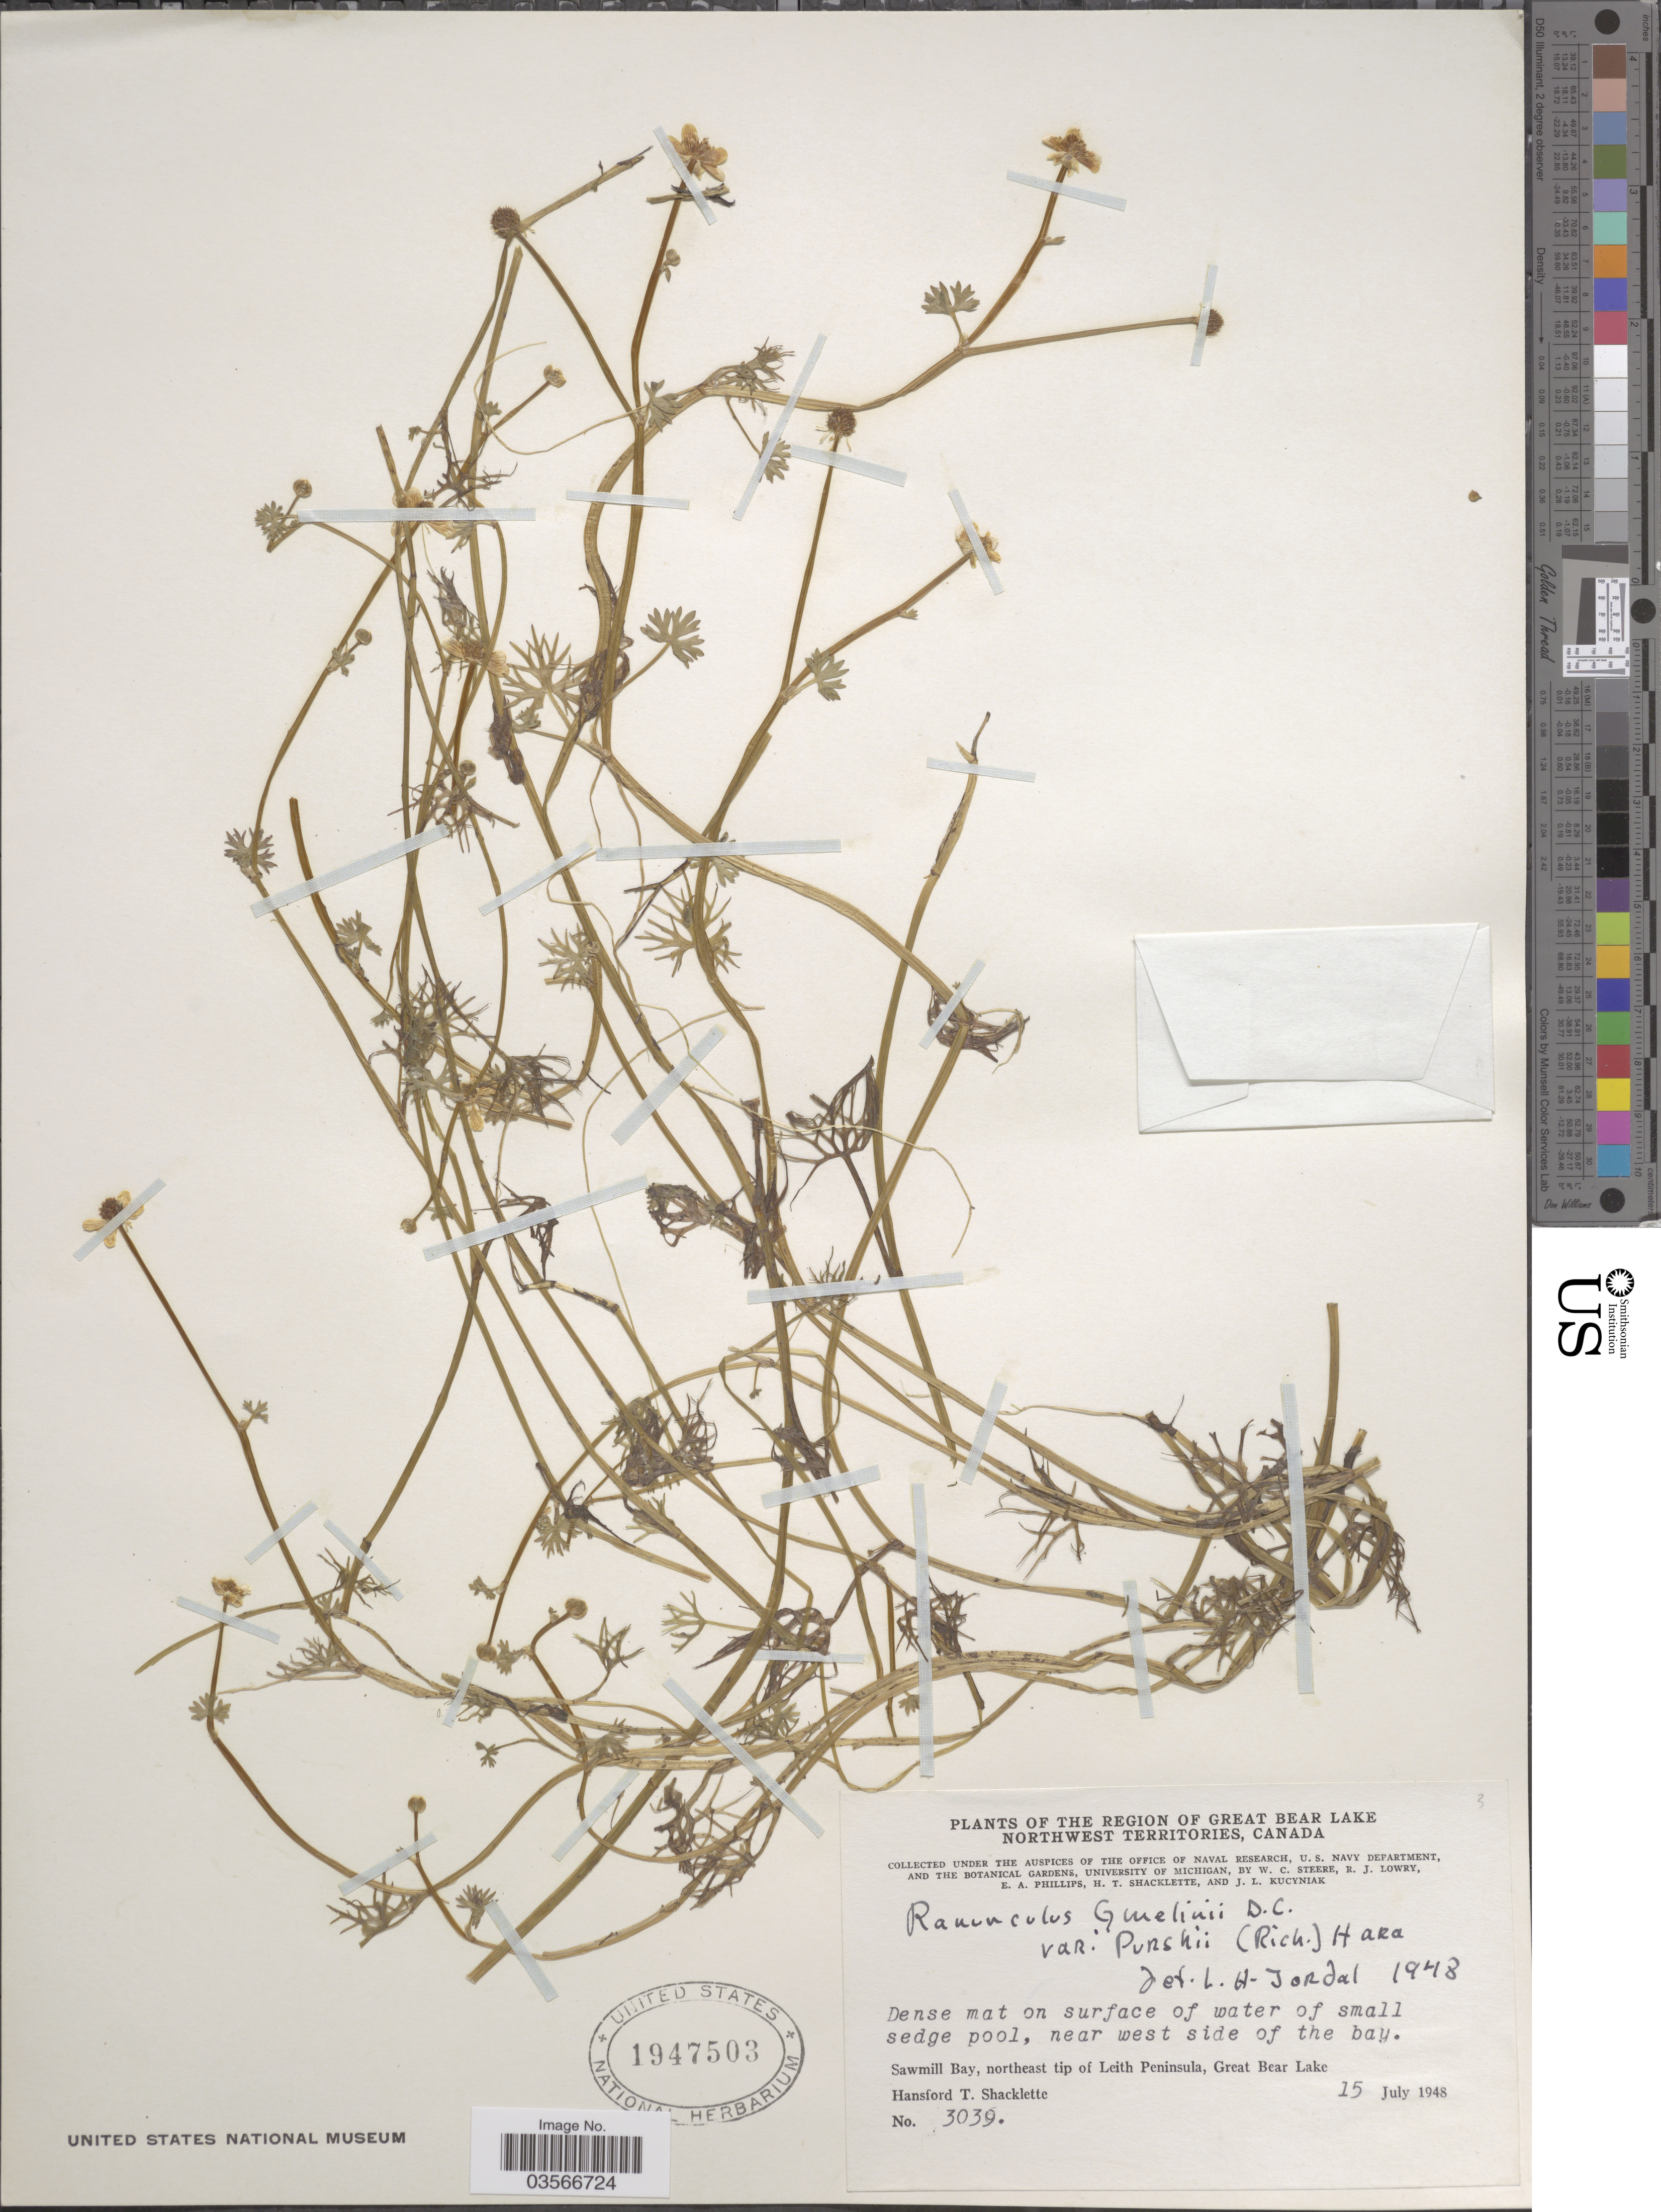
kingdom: Plantae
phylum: Tracheophyta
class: Magnoliopsida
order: Ranunculales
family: Ranunculaceae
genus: Ranunculus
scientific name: Ranunculus gmelinii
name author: DC.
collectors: H. Shacklette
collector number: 3039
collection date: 1948-07-15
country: Canada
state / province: Northwest Territories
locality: The Region of Great Bear Lake. Near west side of the bay. Sawmill Bay, northeast tip of Leith Peninsula, Great Bear Lake.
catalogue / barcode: US 1947503